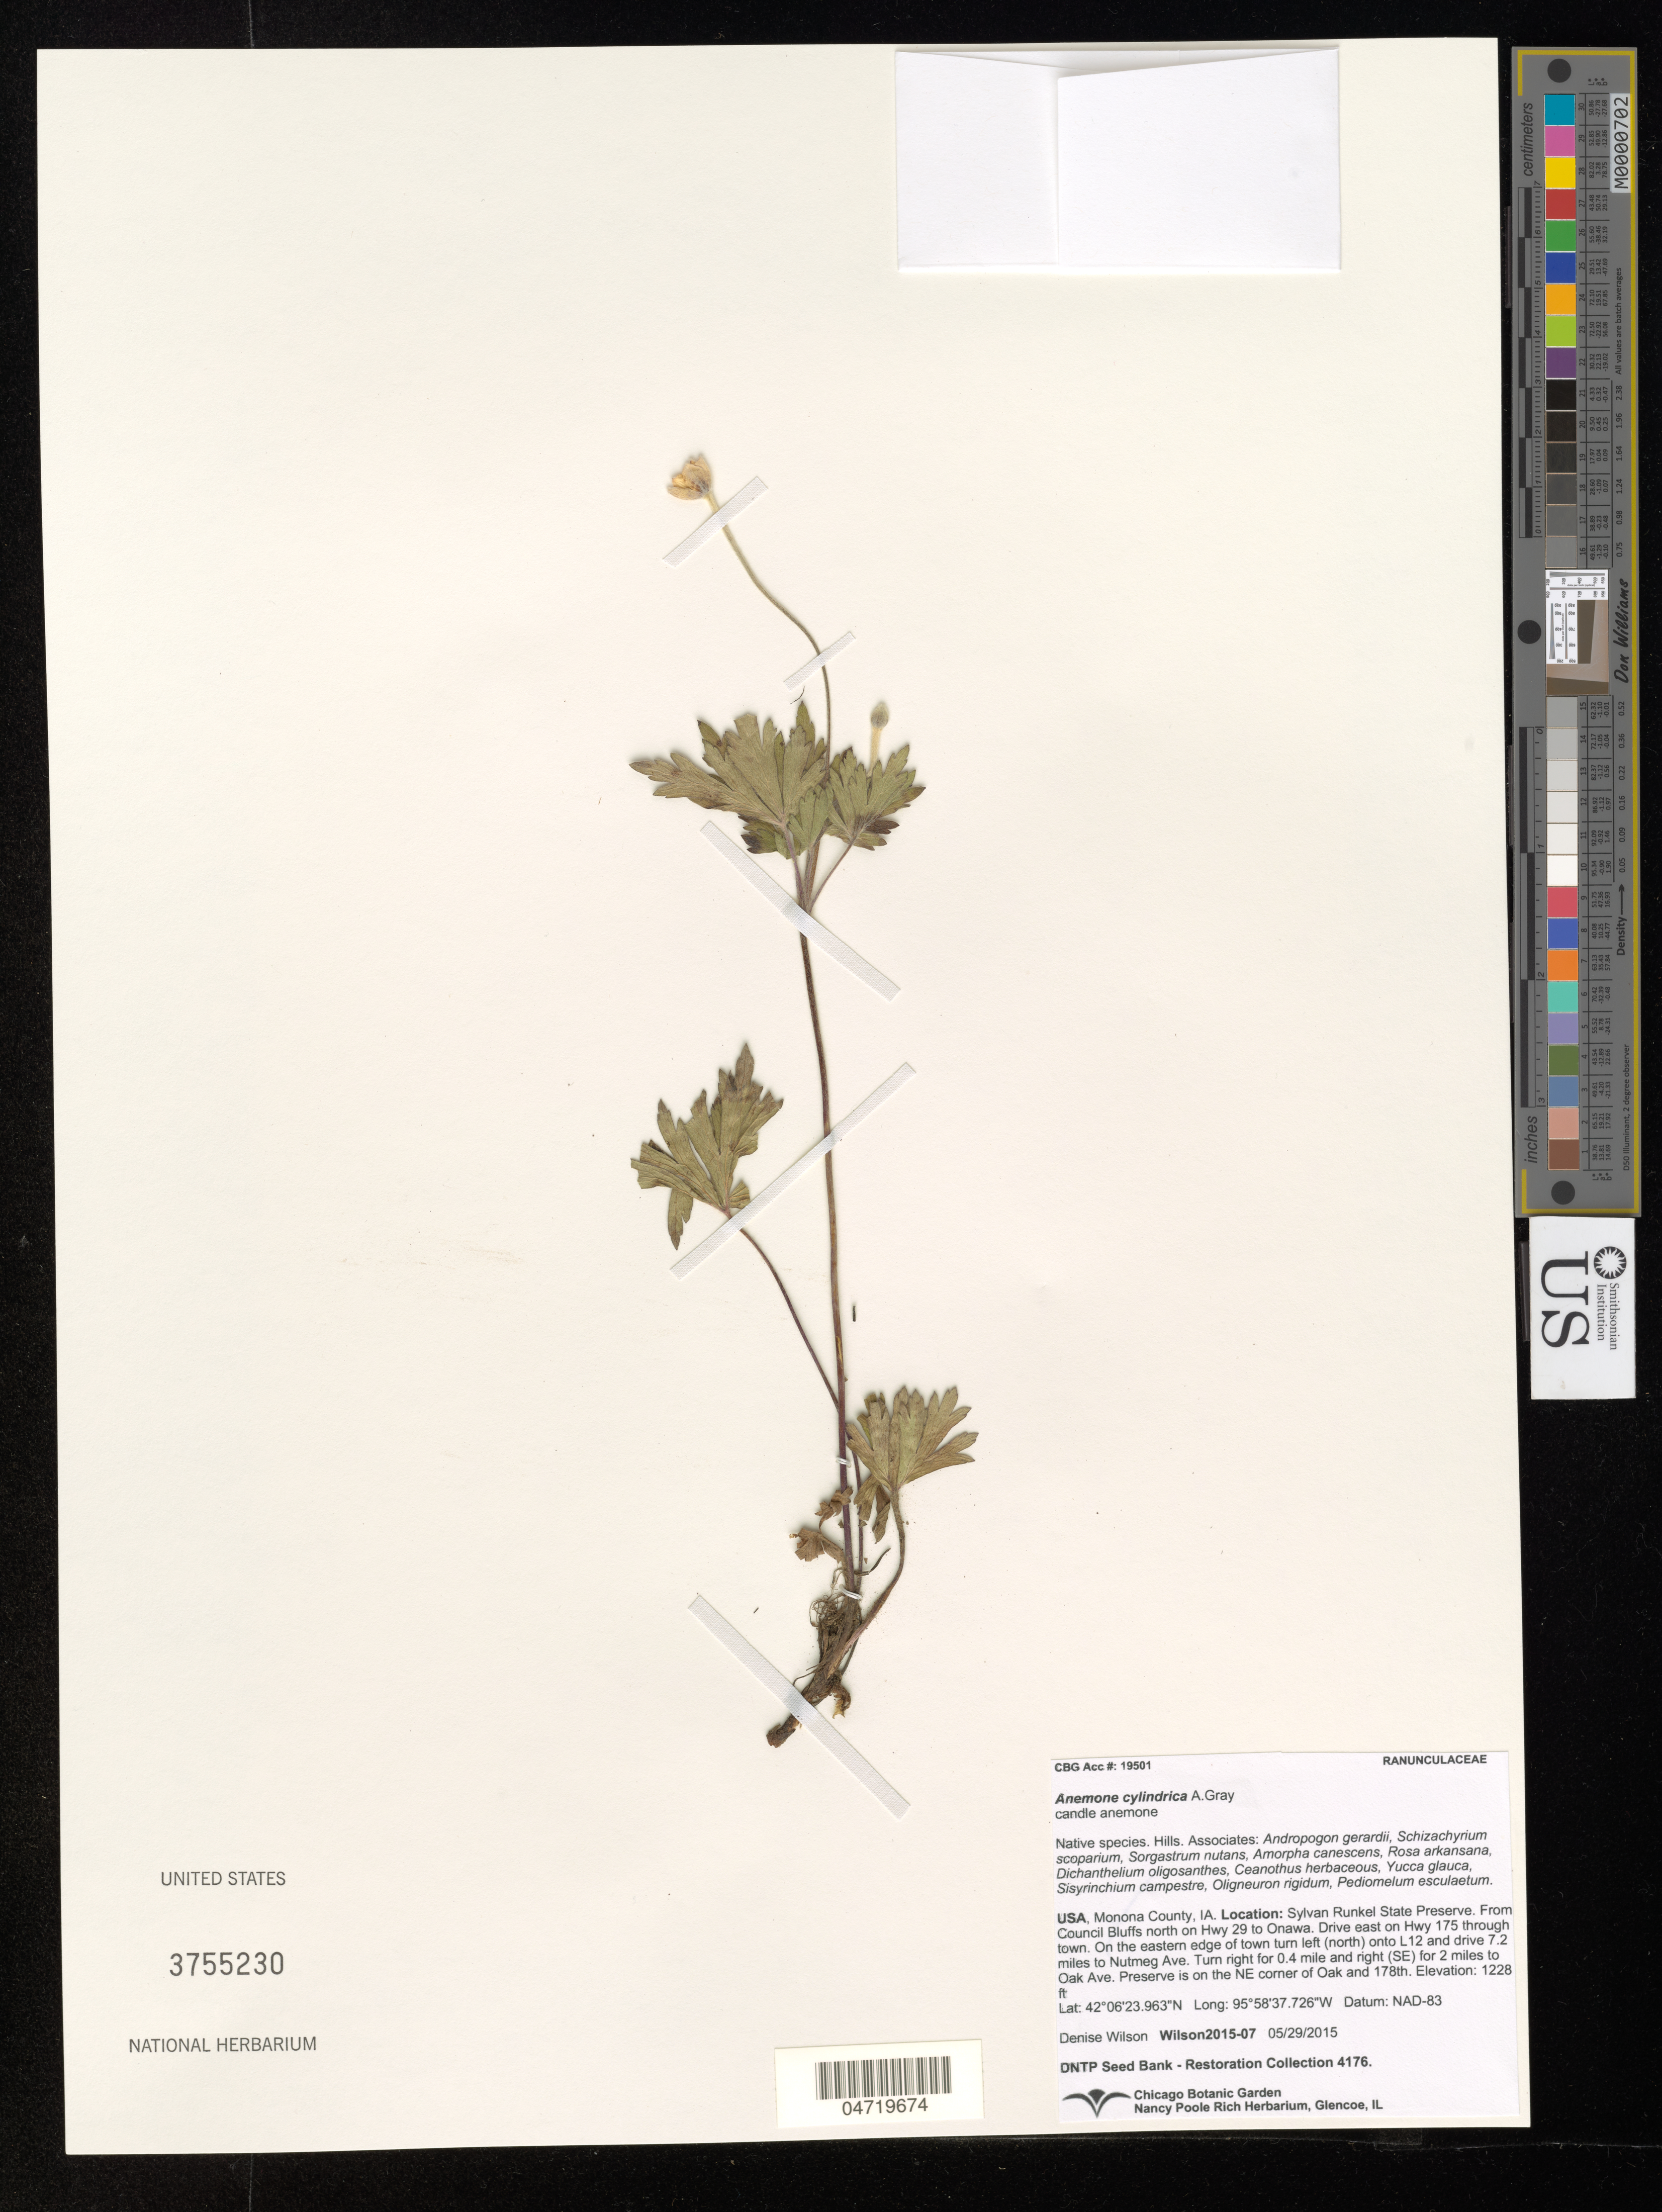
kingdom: Plantae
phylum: Tracheophyta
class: Magnoliopsida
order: Ranunculales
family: Ranunculaceae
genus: Anemone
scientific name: Anemone cylindrica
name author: A. Gray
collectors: D. Wilson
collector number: Wilson2015-07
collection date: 2015-05-29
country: United States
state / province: Iowa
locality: Monona County, IA. Sylvan Runkel State Preserve. From Council Bluffs north on Hwy 29 to Onawa. Drive east on Hwy 175 through town. On the eastern edge of town turn left (north) onto L12 and drive 7.2 miles to Nutmeg Ave. Turn right for 0.4 mile and right (SE) for 2 miles to Oak Ave. Preserve is on the NE corner of Oak and 178th.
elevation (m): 374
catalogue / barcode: US 3755230